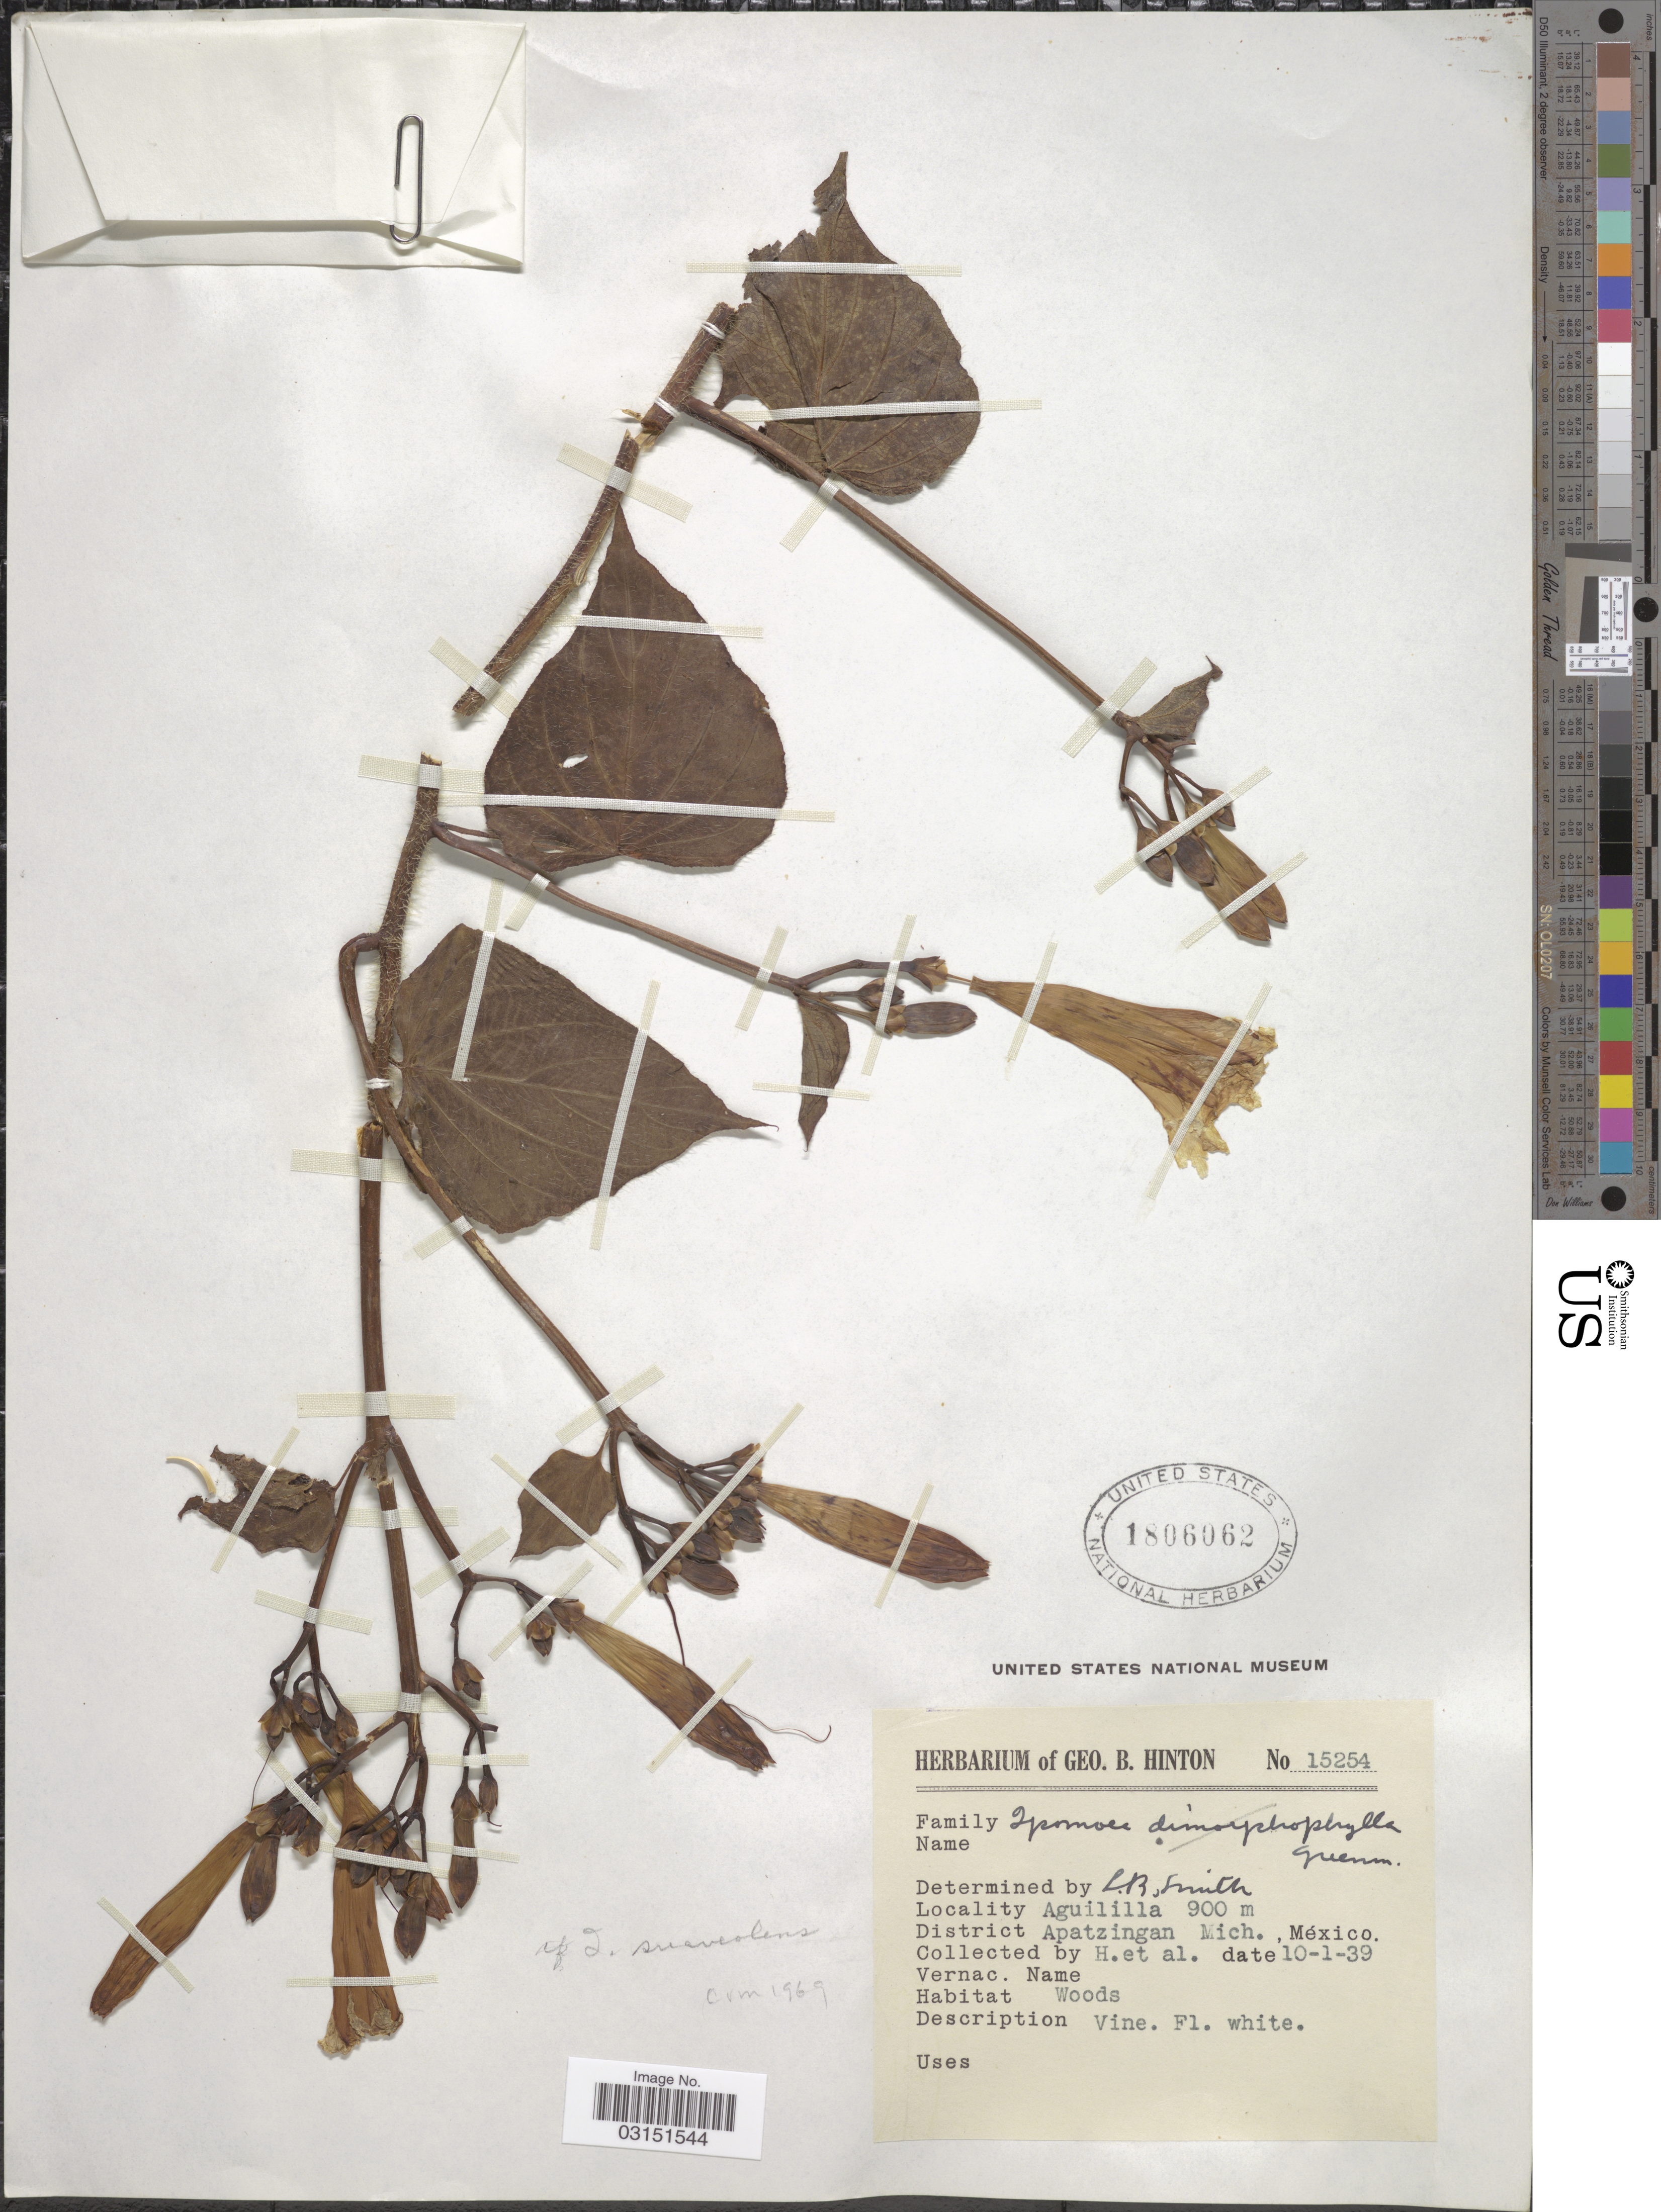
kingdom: Plantae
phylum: Tracheophyta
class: Magnoliopsida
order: Solanales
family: Convolvulaceae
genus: Ipomoea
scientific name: Ipomoea suaveolens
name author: (M. Martens & Galeotti) Hemsl.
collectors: G. B. Hinton & et al.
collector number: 15254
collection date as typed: Transcribed d/m/y: 10/1/39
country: Mexico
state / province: Michoacán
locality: Aguililla. District Apatzingan.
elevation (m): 900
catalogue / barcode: US 1806062